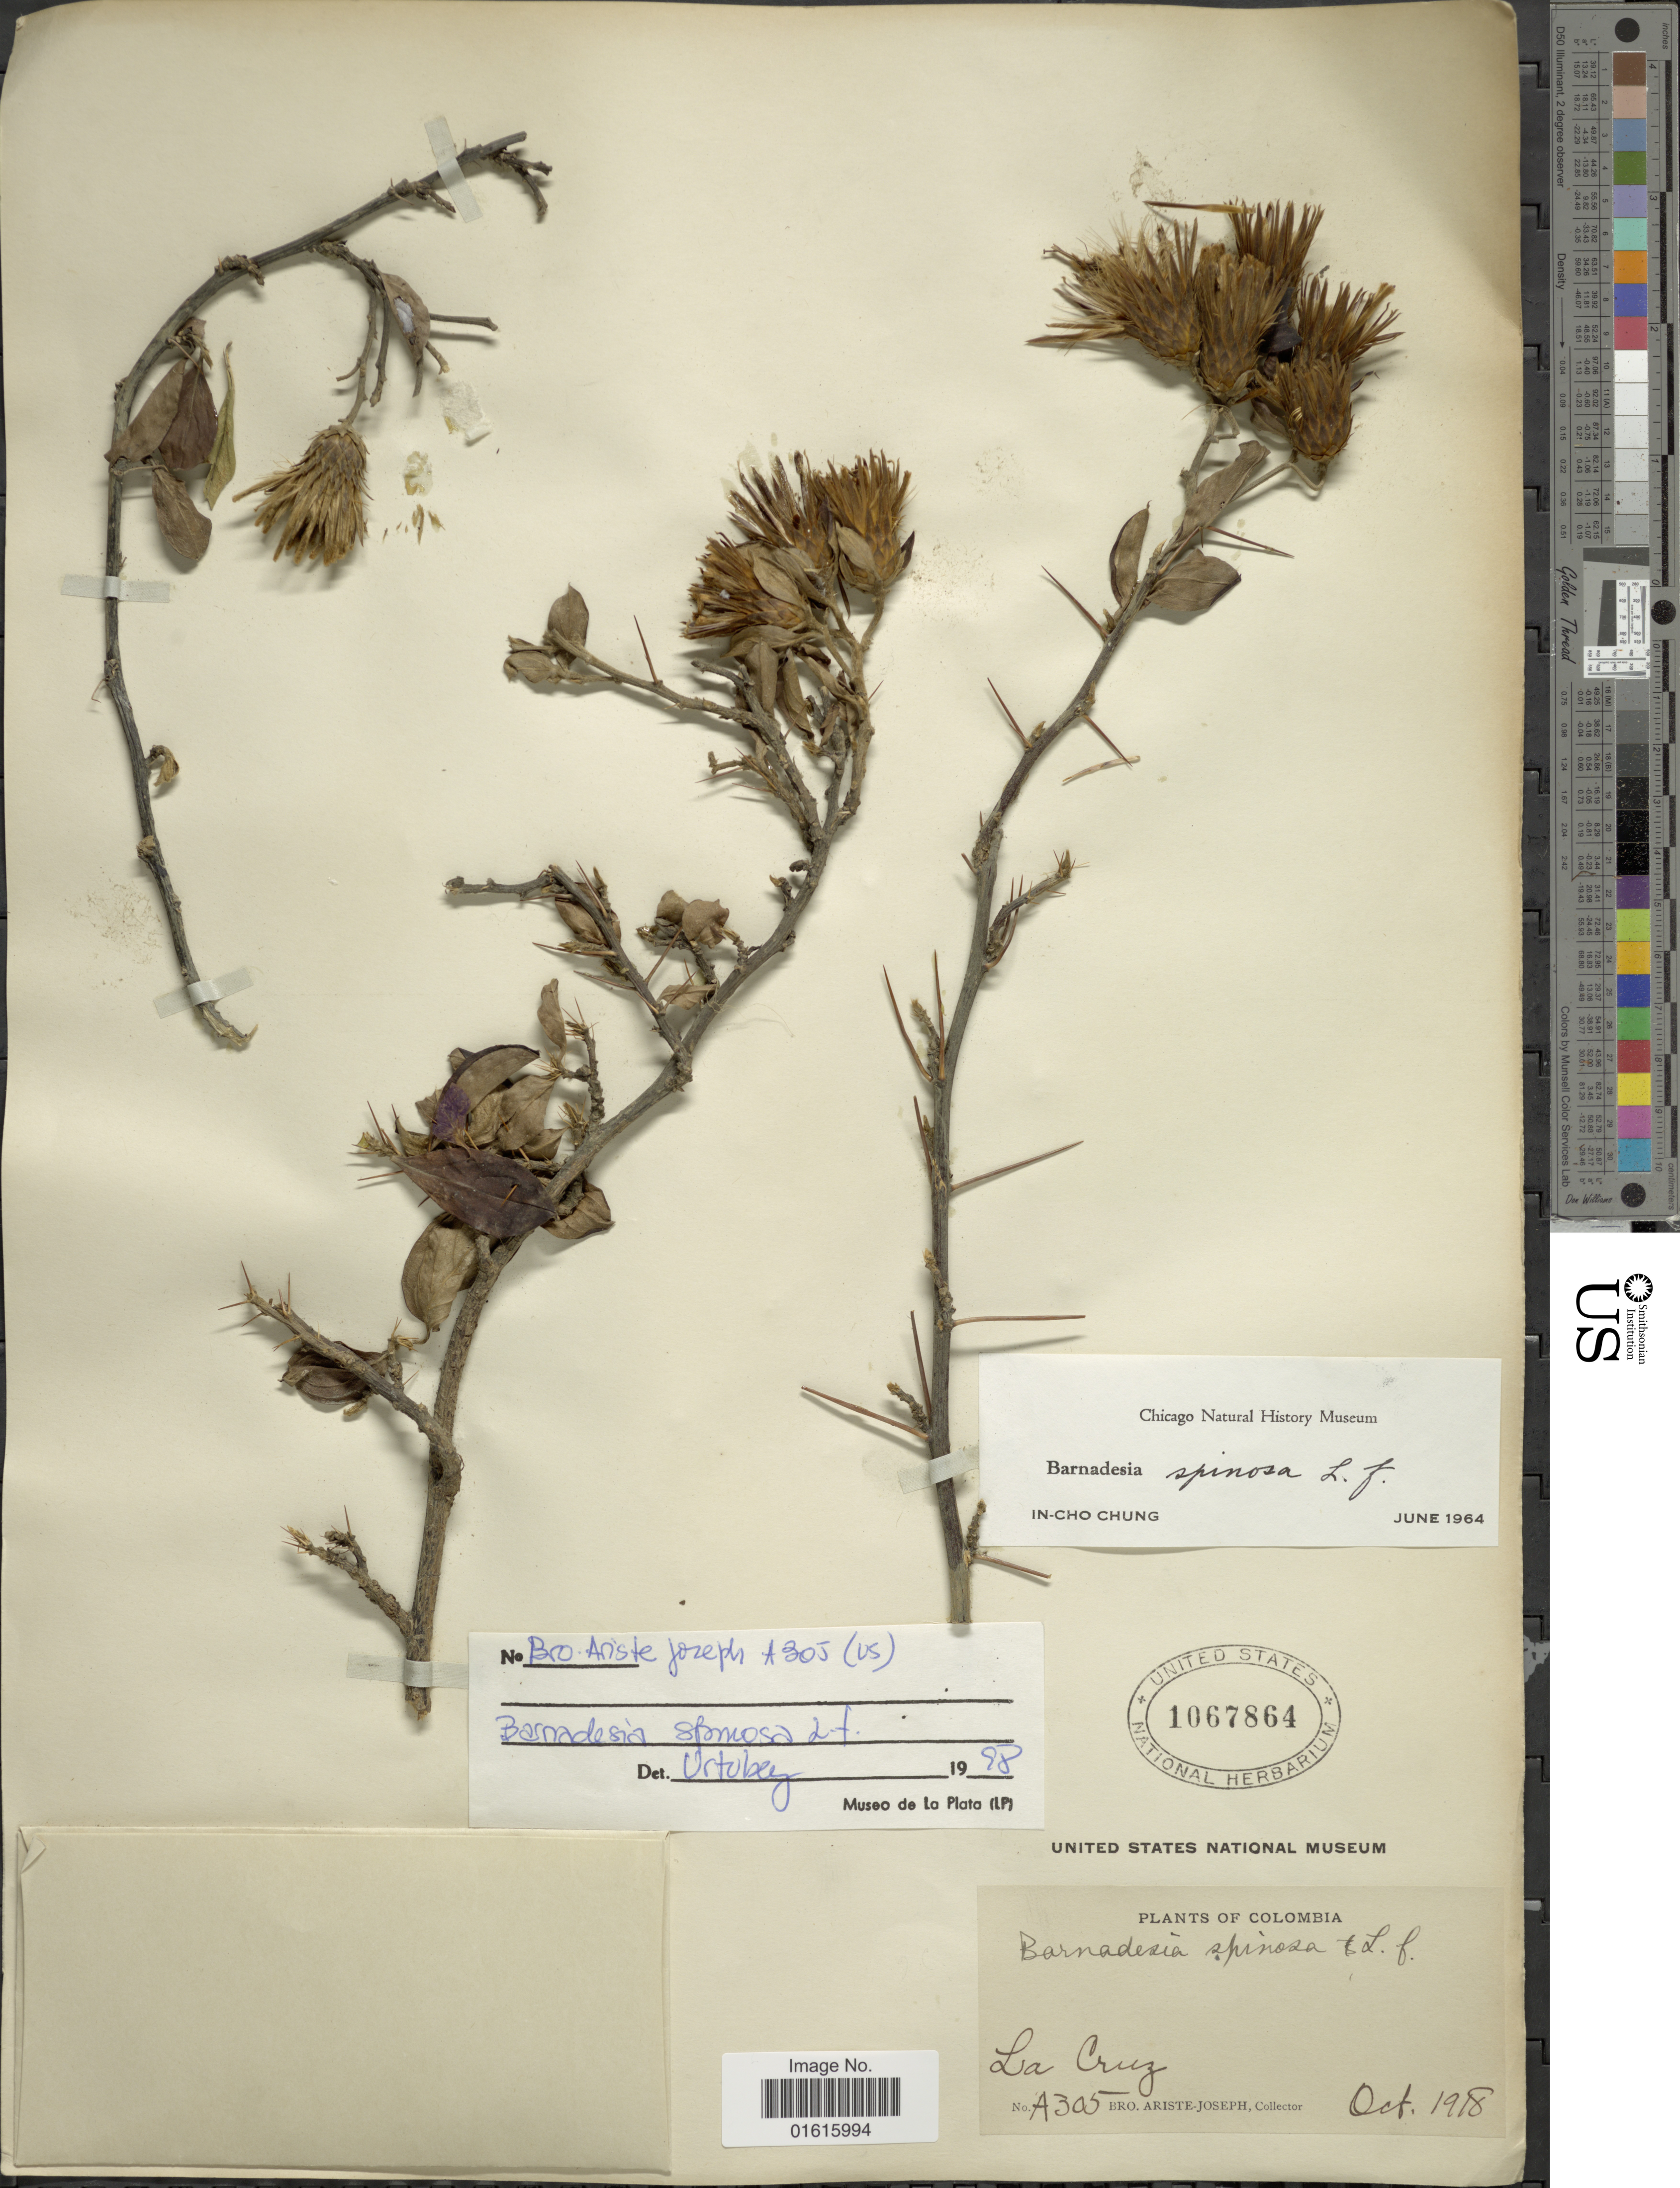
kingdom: Plantae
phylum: Tracheophyta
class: Magnoliopsida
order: Asterales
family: Asteraceae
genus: Barnadesia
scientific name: Barnadesia spinosa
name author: L. f.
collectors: Bro. Ariste-Joseph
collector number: A305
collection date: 1918-10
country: Colombia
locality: La Cruz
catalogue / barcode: US 1067864